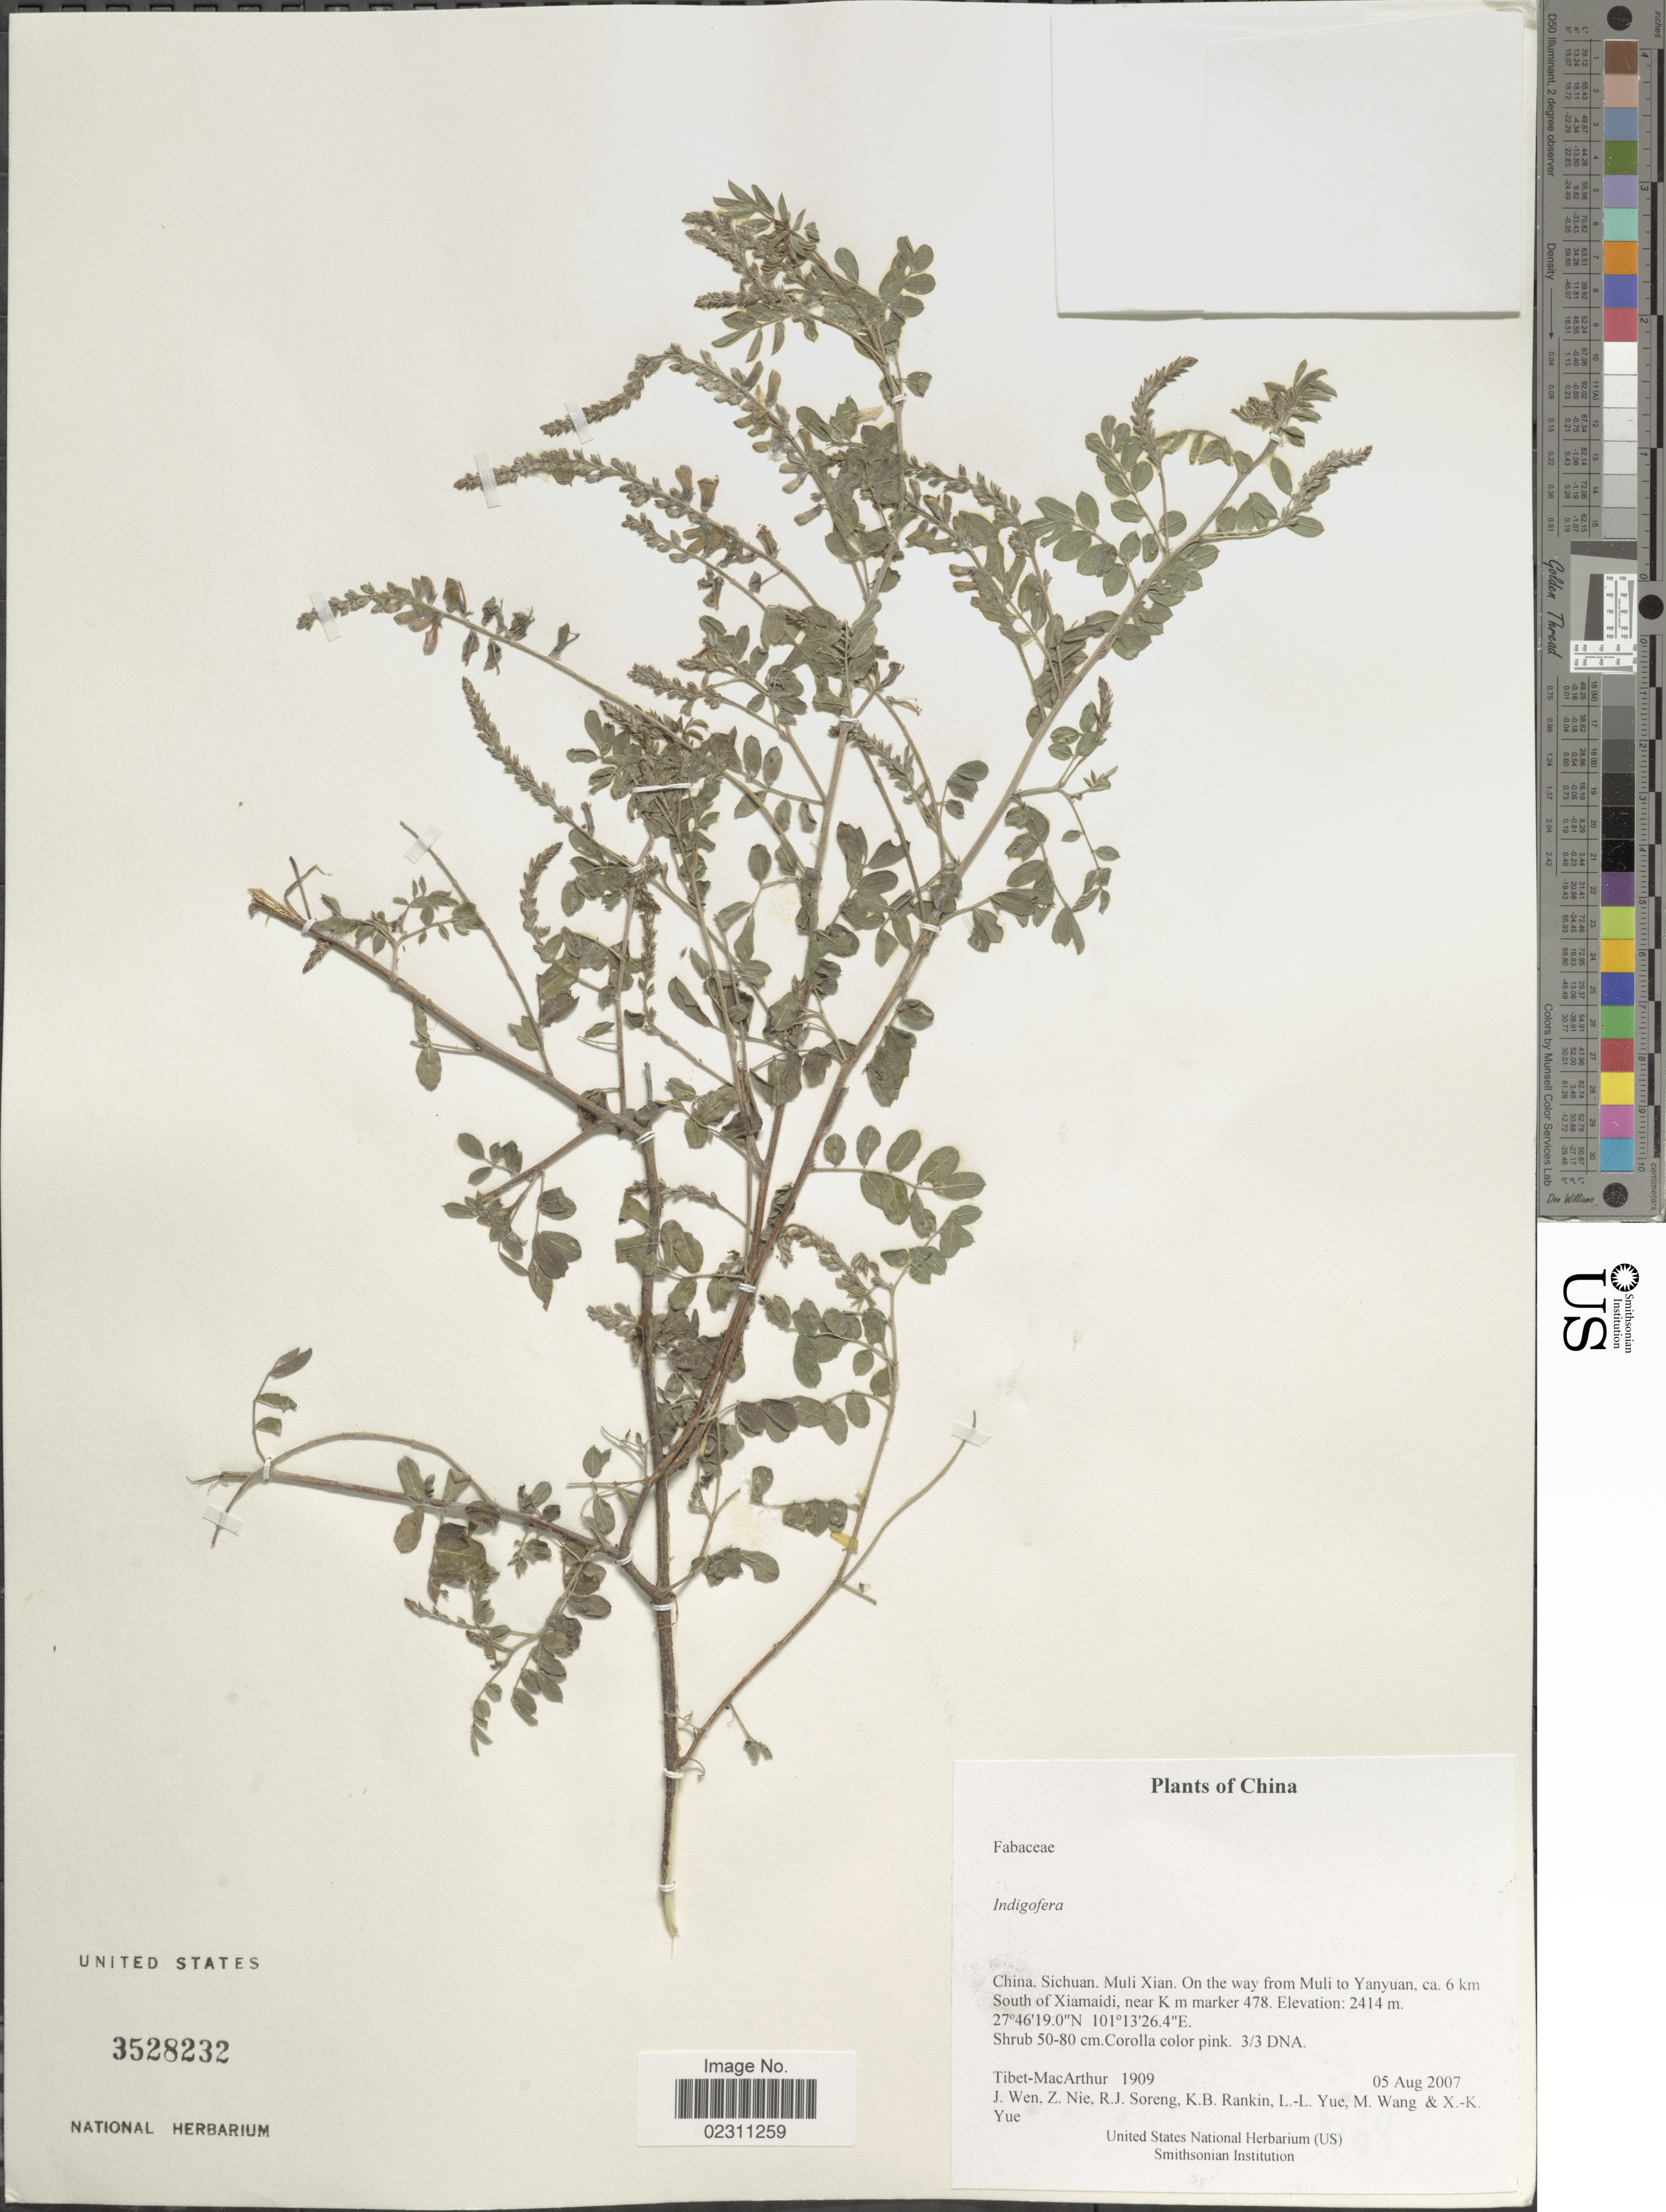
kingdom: Plantae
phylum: Tracheophyta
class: Magnoliopsida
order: Fabales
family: Fabaceae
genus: Indigofera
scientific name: Indigofera sp.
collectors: Tibet-MacArthur, J. Wen, Z. Nie, R. J. Soreng & et al.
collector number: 1909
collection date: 2007-08-05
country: China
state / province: Sichuan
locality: Muli Xian. On the way from Muli to Yanyuan, ca. 6 km South of Xiamaidi, near km marker 478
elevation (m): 2414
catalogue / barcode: US 3528232